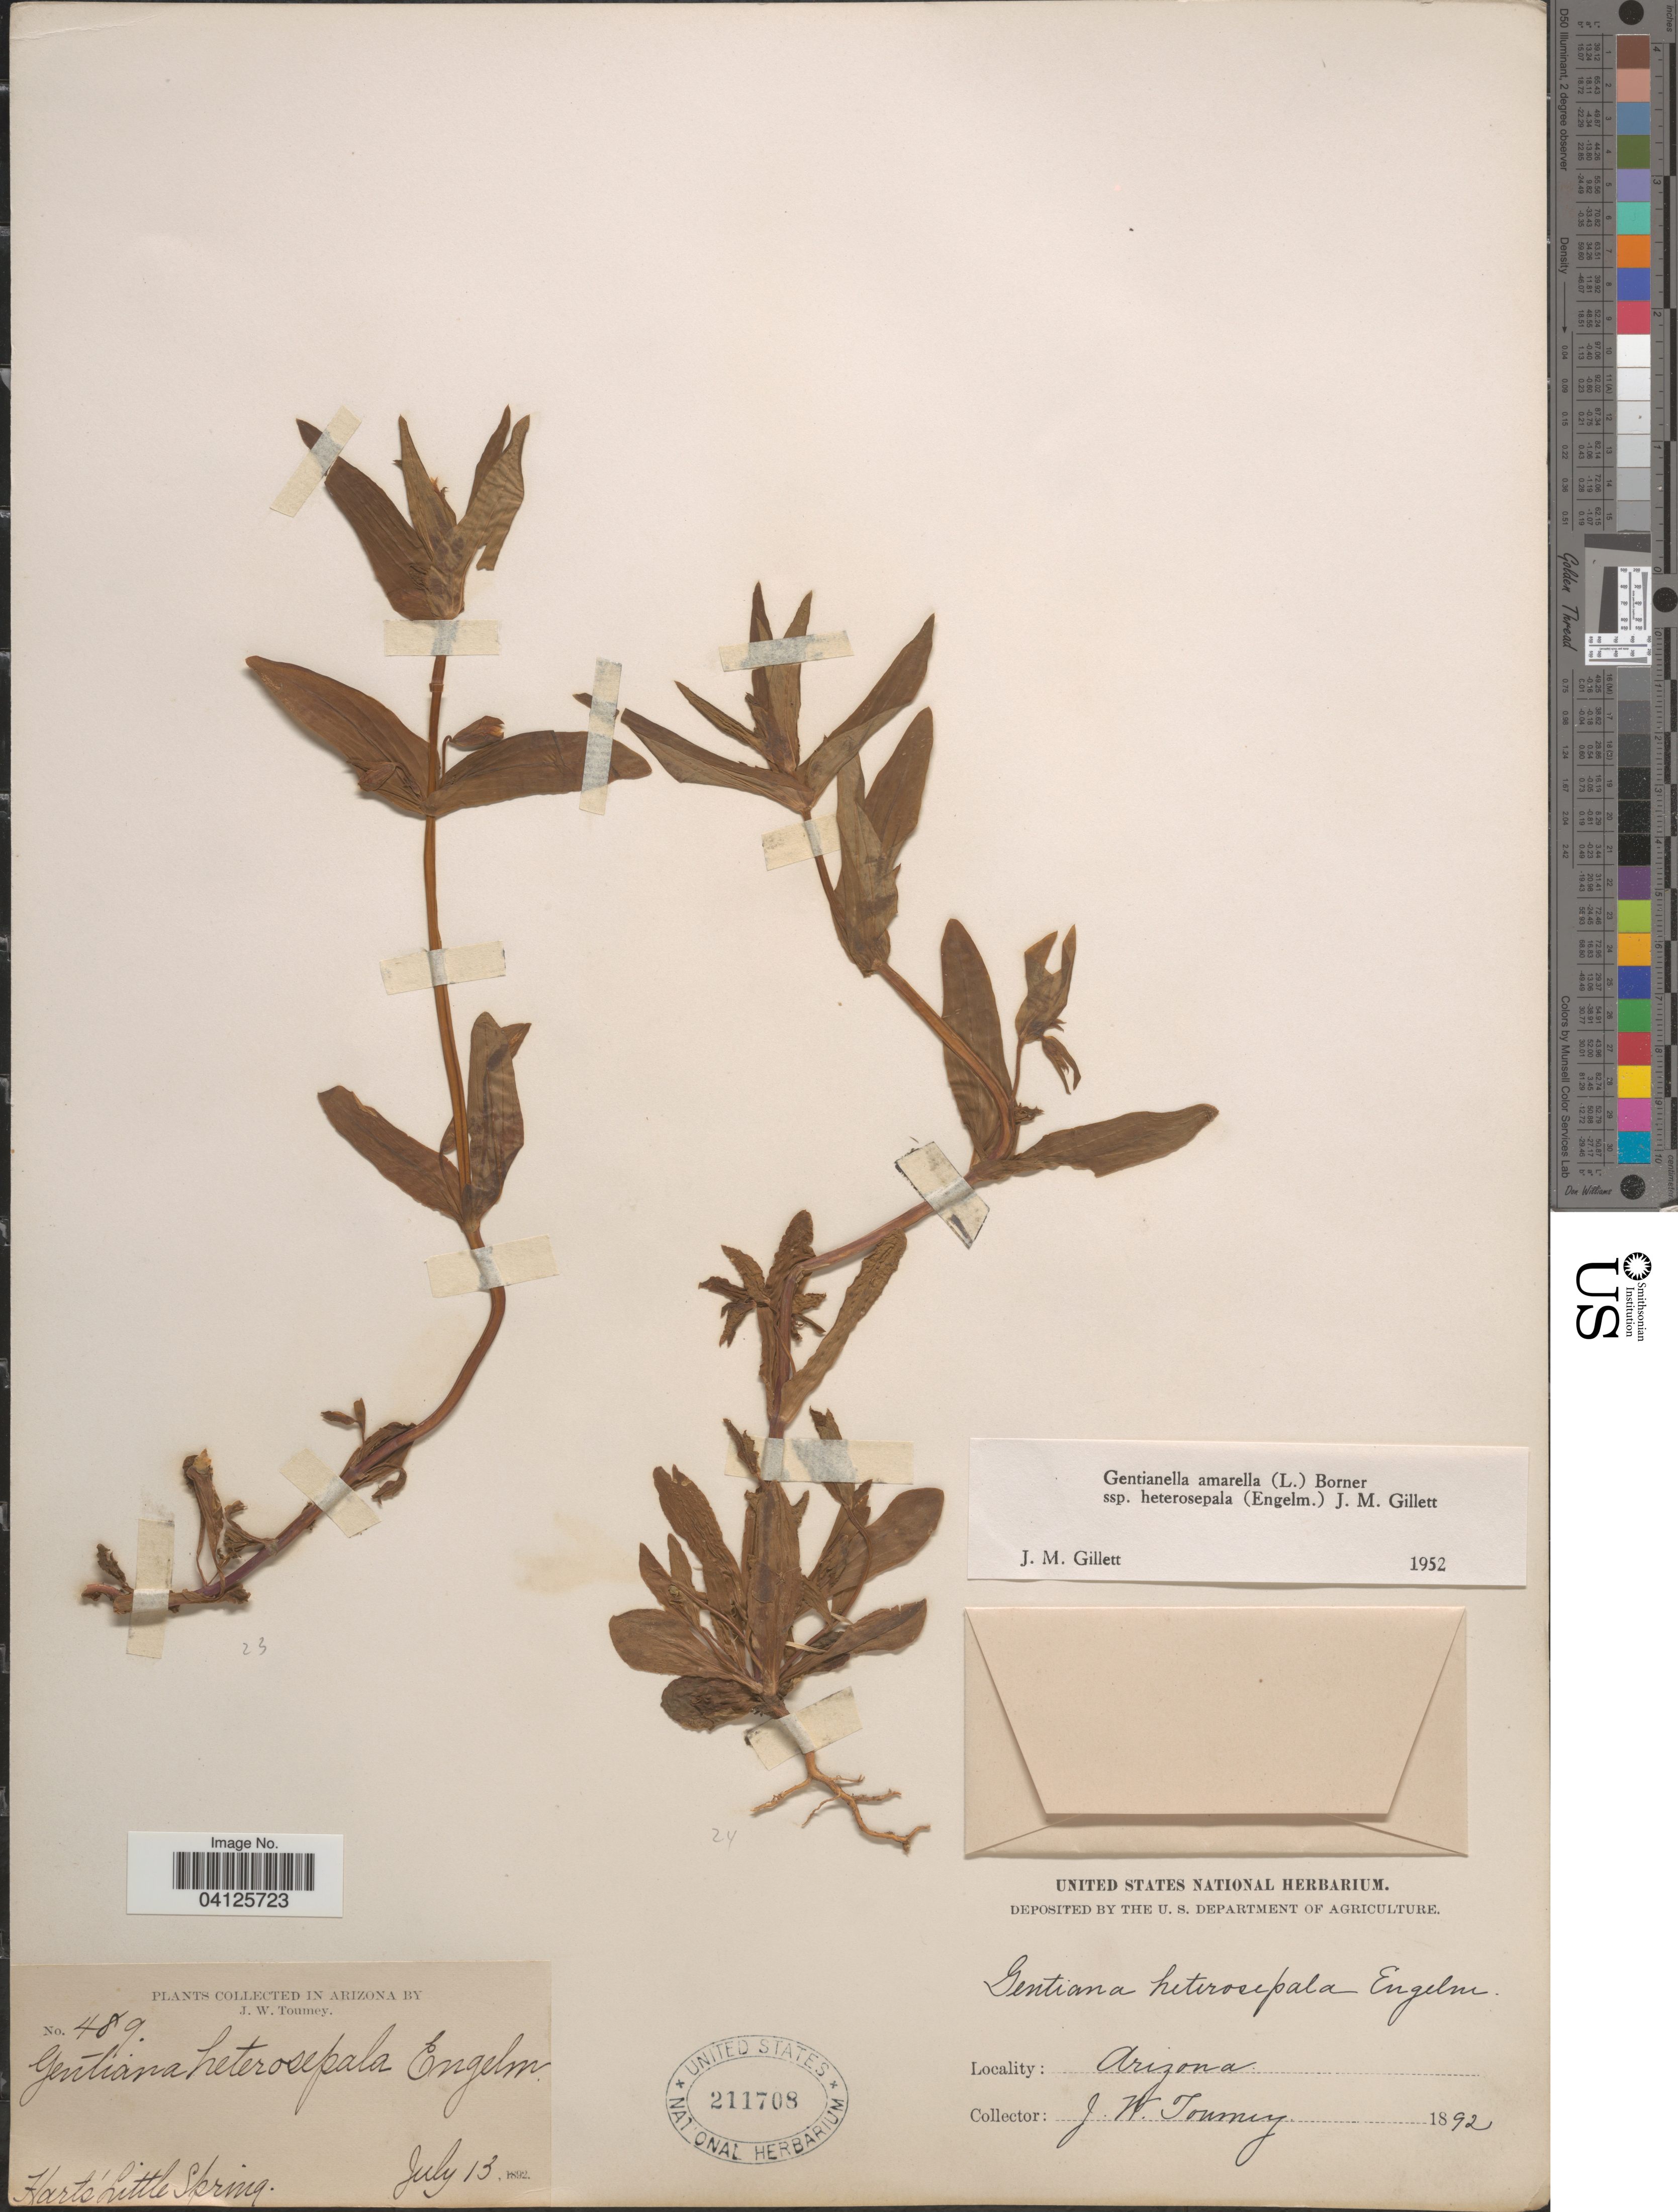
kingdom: Plantae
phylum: Tracheophyta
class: Magnoliopsida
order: Gentianales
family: Gentianaceae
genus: Gentianella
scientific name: Gentianella amarella subsp. heterosepala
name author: (Engelm.) J.M. Gillet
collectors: J. W. Toumey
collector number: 489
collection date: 1892-07-13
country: United States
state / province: Arizona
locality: Hart's Little Spring.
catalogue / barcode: US 211708